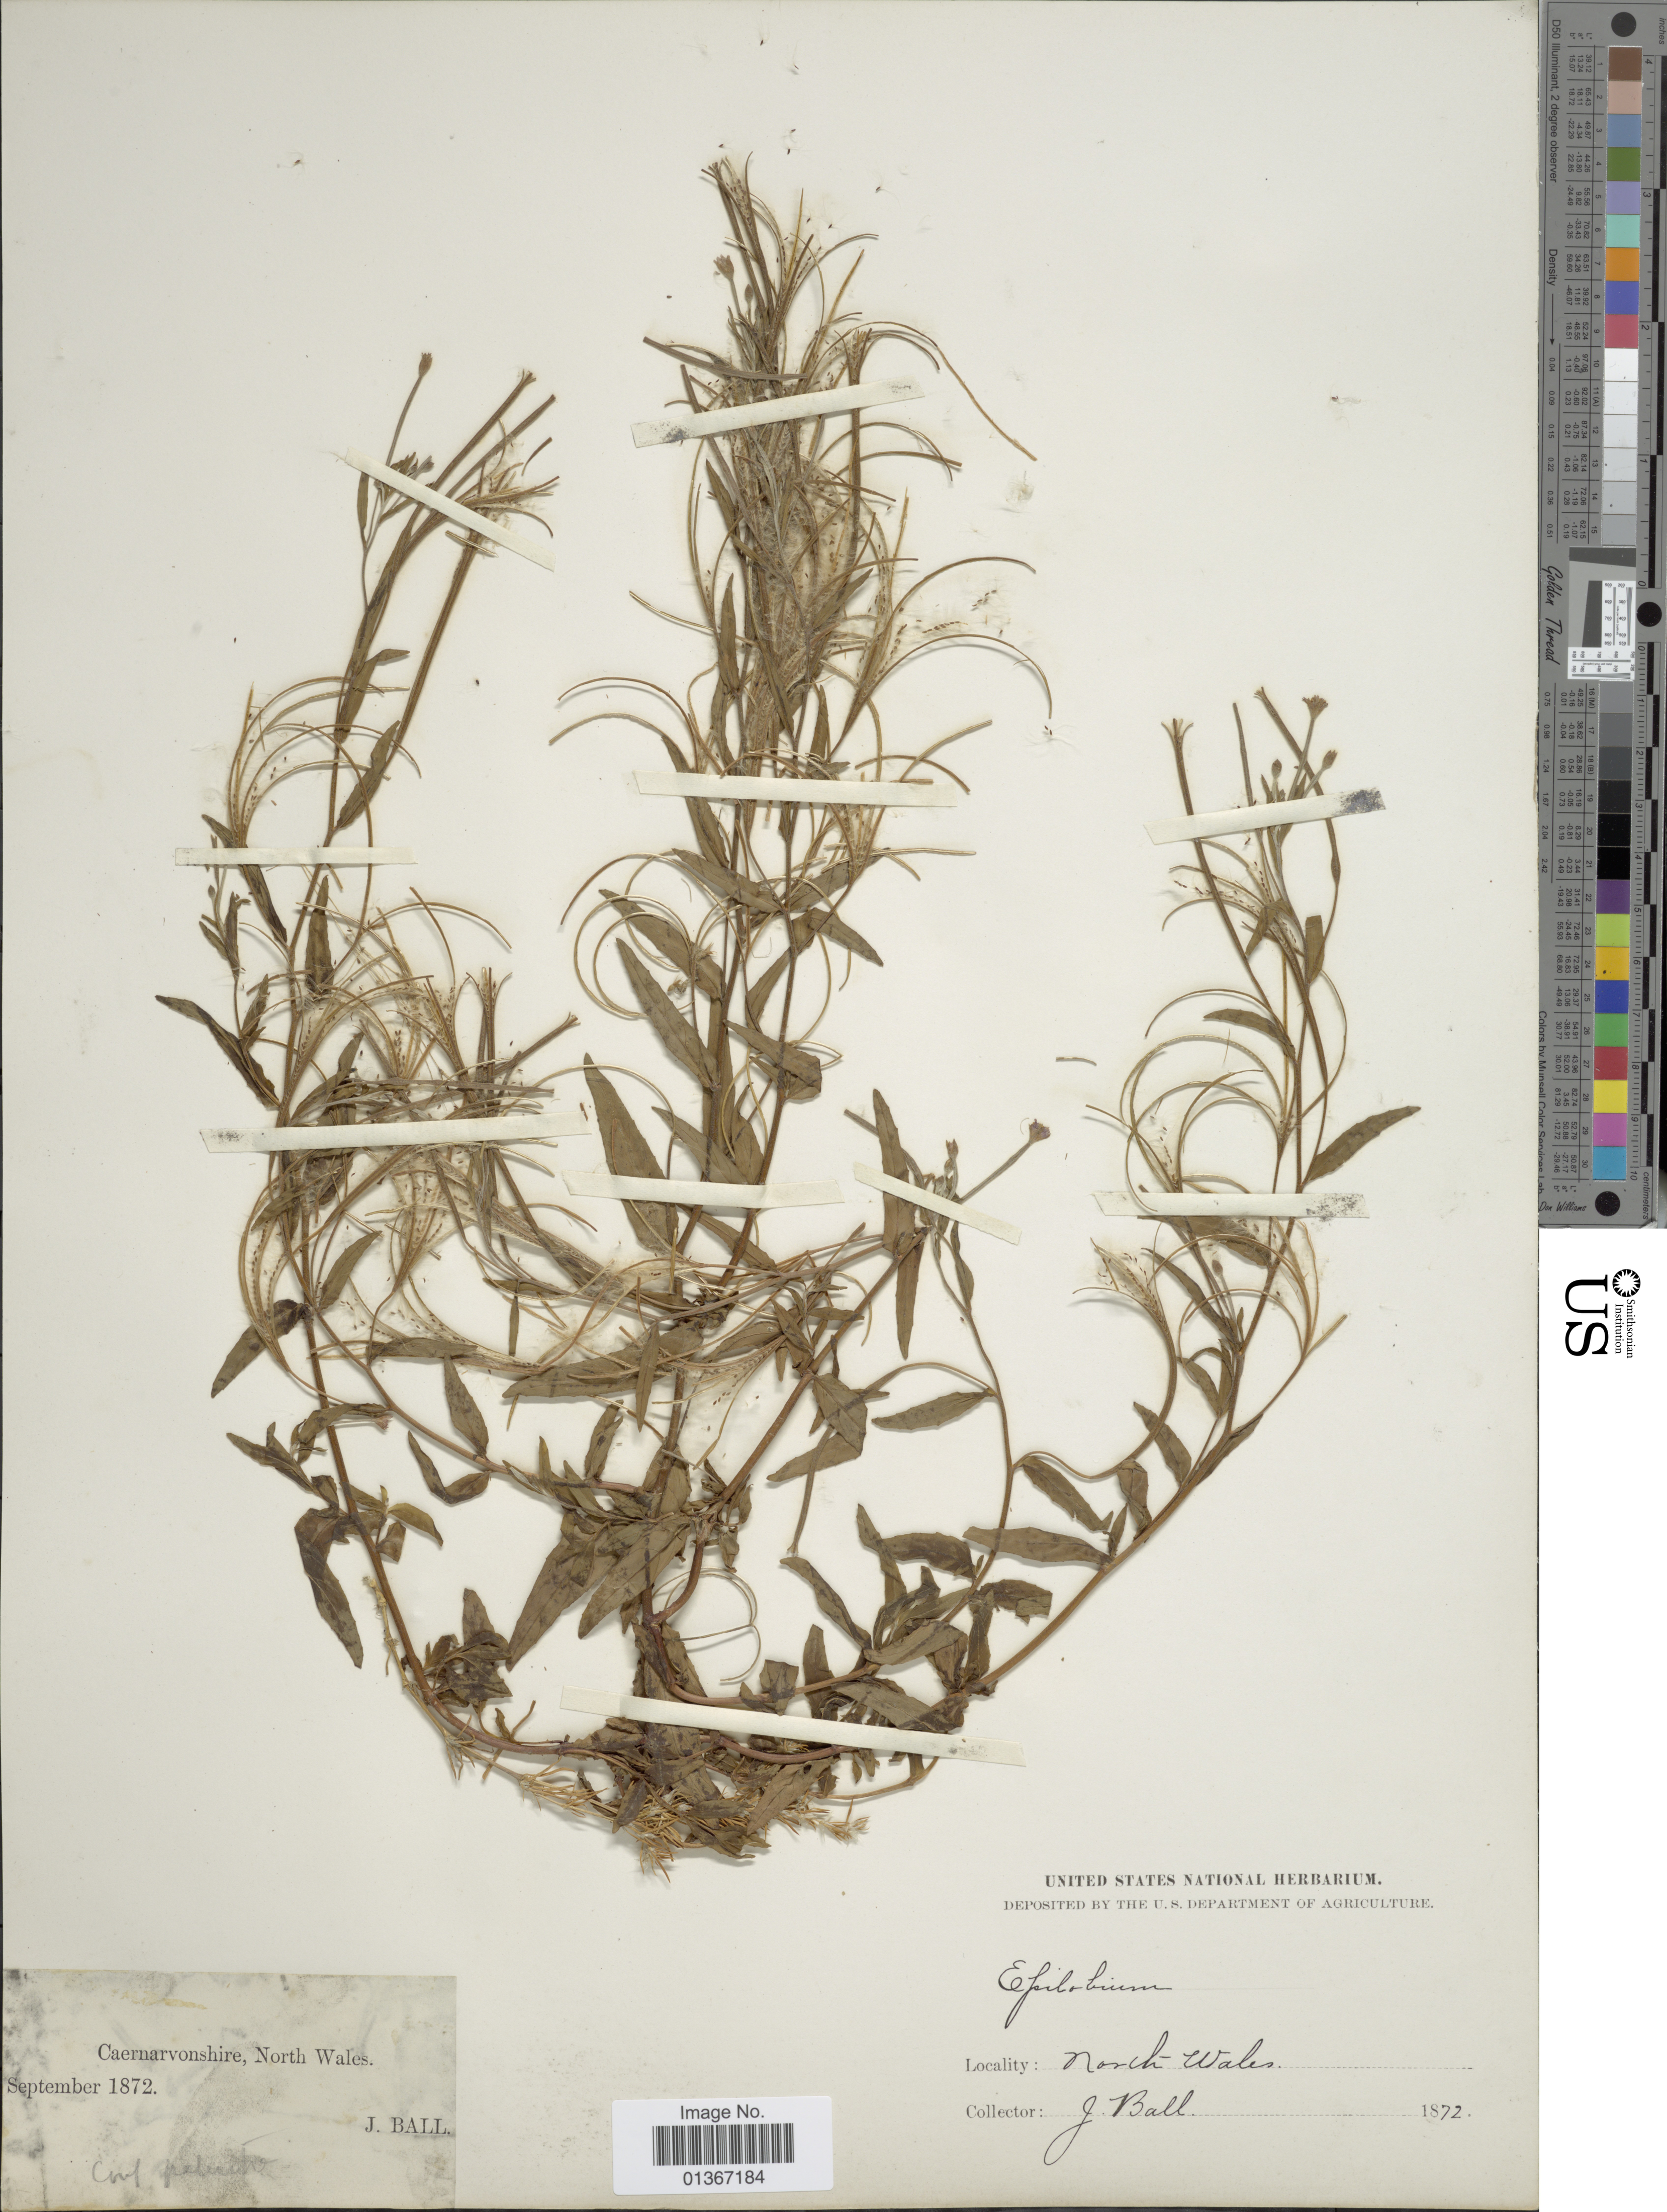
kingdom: Plantae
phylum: Tracheophyta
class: Magnoliopsida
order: Myrtales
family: Onagraceae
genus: Epilobium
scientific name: Epilobium sp.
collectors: J. Ball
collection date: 1872-09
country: United Kingdom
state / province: Wales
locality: Caernarvonshire, North Wales.